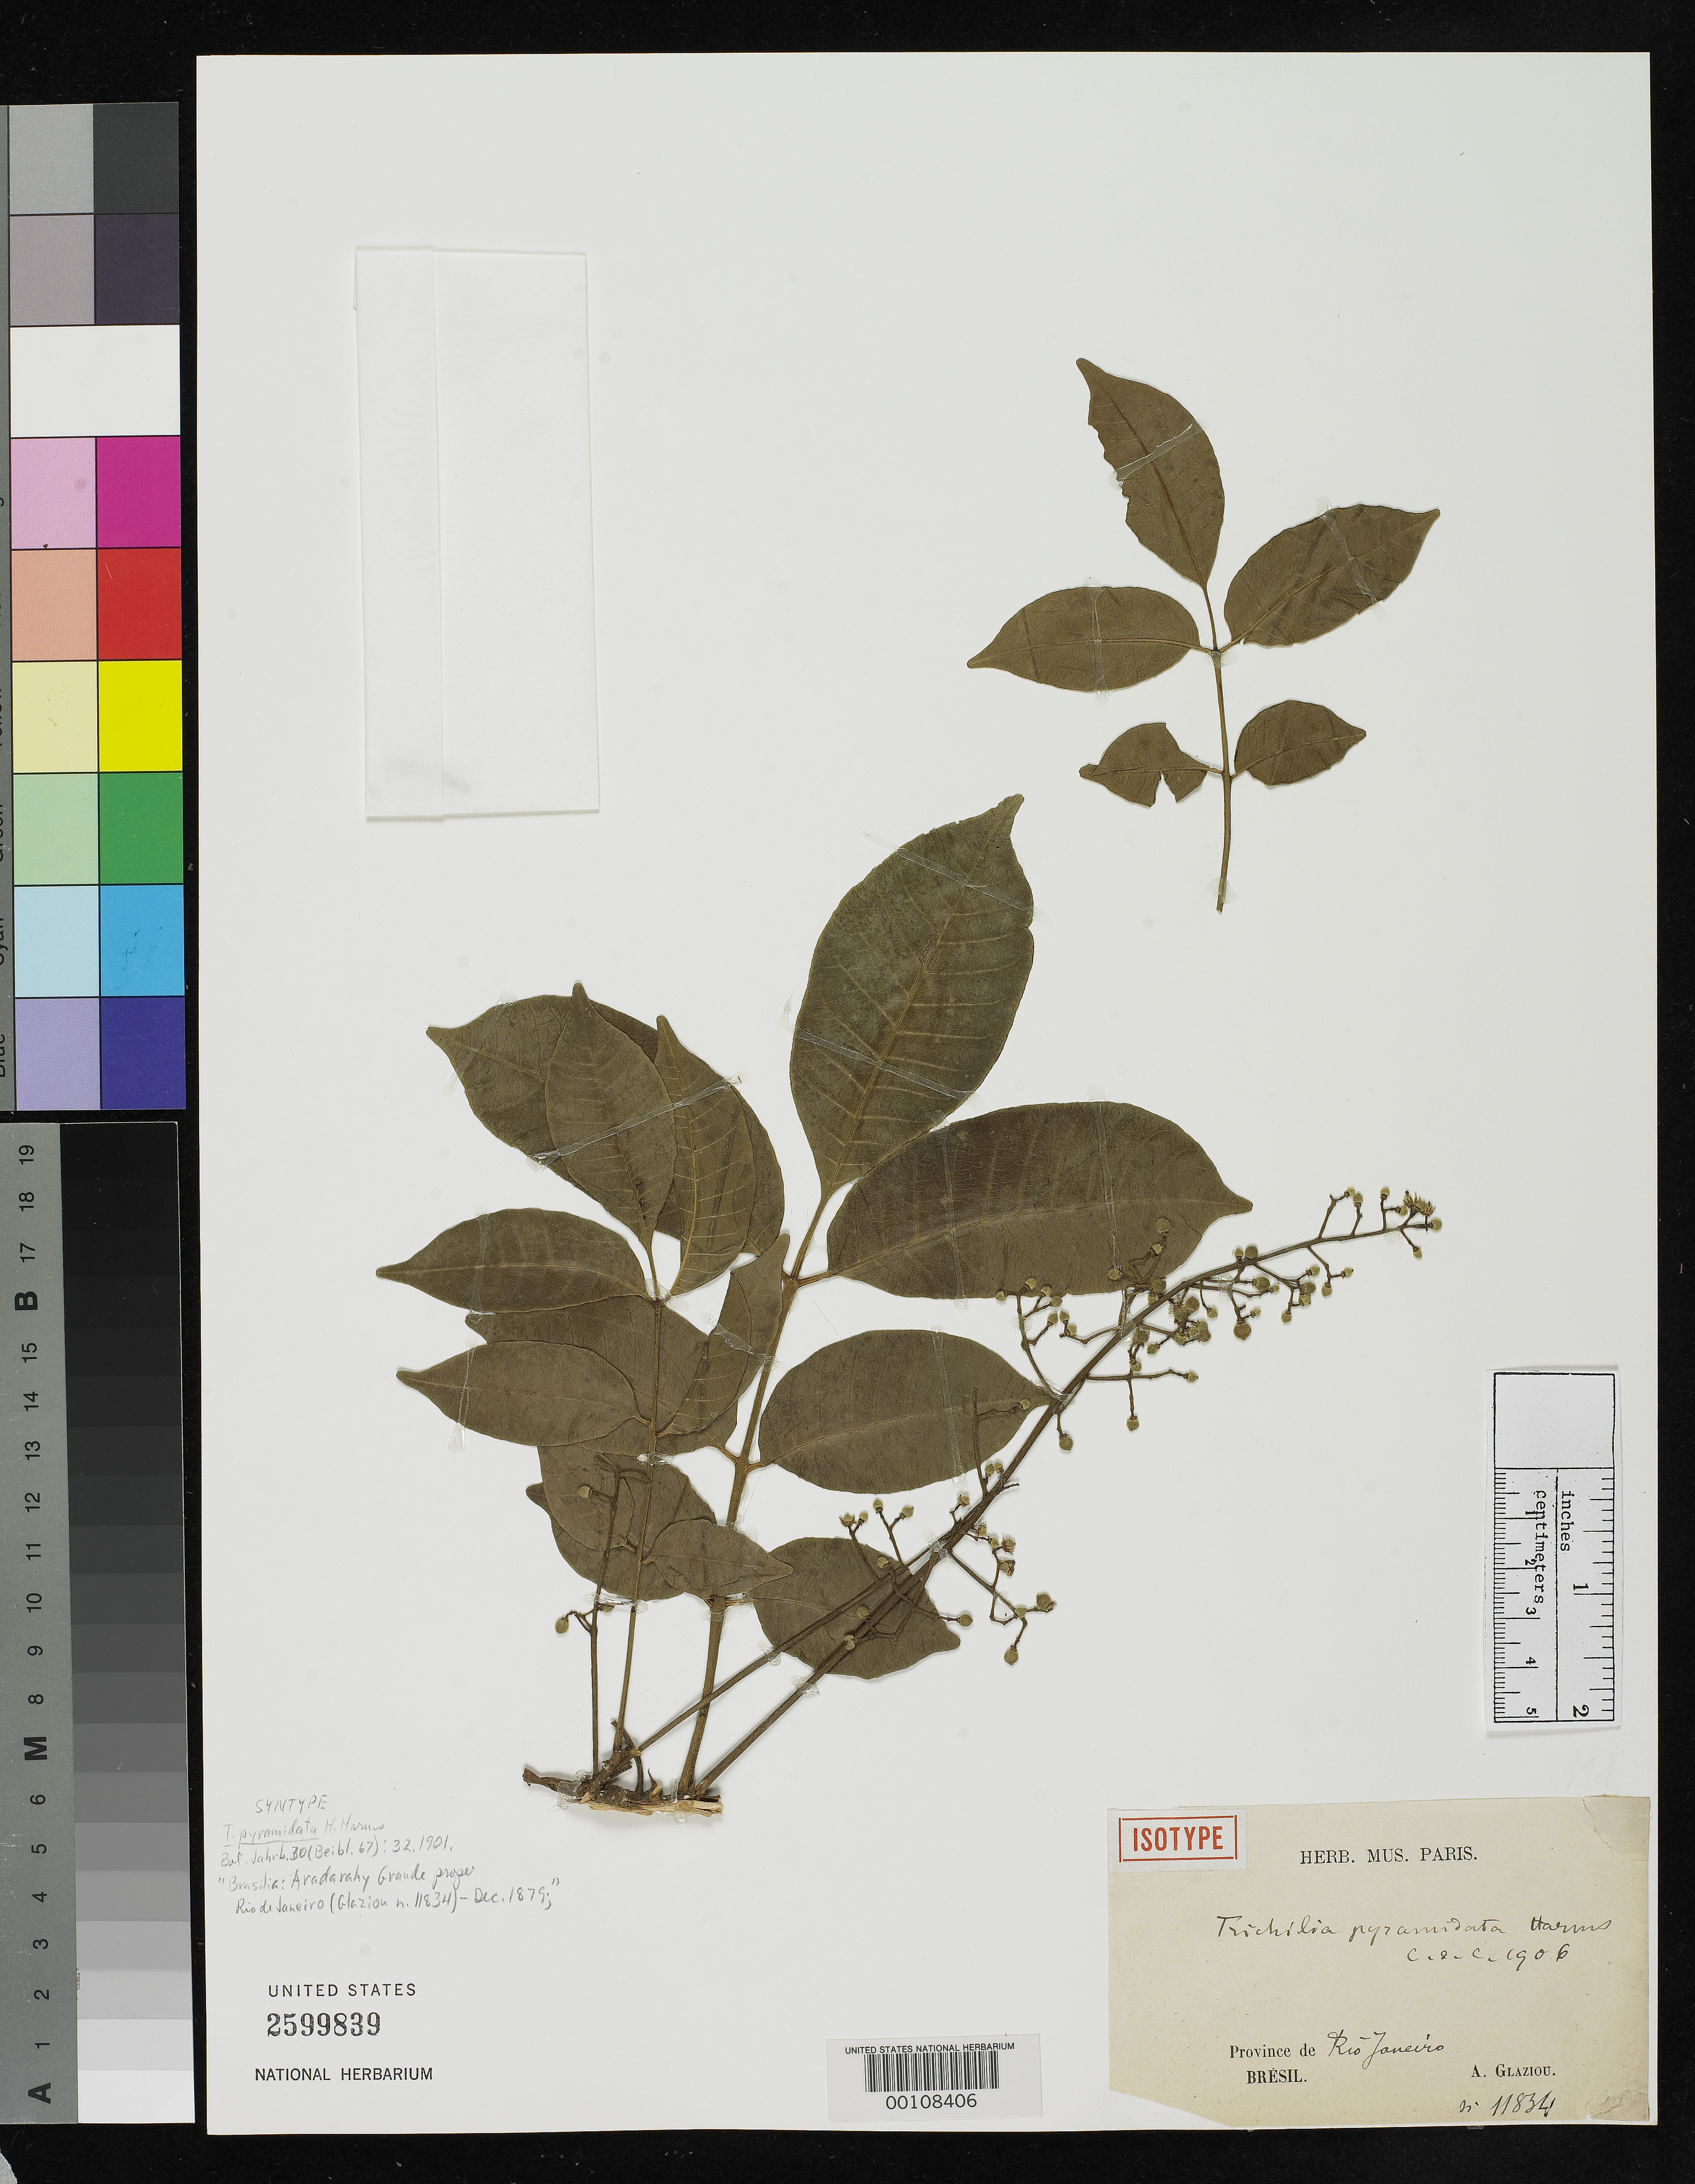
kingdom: Plantae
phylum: Tracheophyta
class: Magnoliopsida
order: Sapindales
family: Meliaceae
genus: Trichilia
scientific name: Trichilia pyramidata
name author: Harms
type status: Syntype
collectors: A. F. M. Glaziou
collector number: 11834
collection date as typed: Dec 1879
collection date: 1879-12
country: Brazil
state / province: Rio de Janeiro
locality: Aradarahy Grande near Rio de Janeiro.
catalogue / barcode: US 2599839